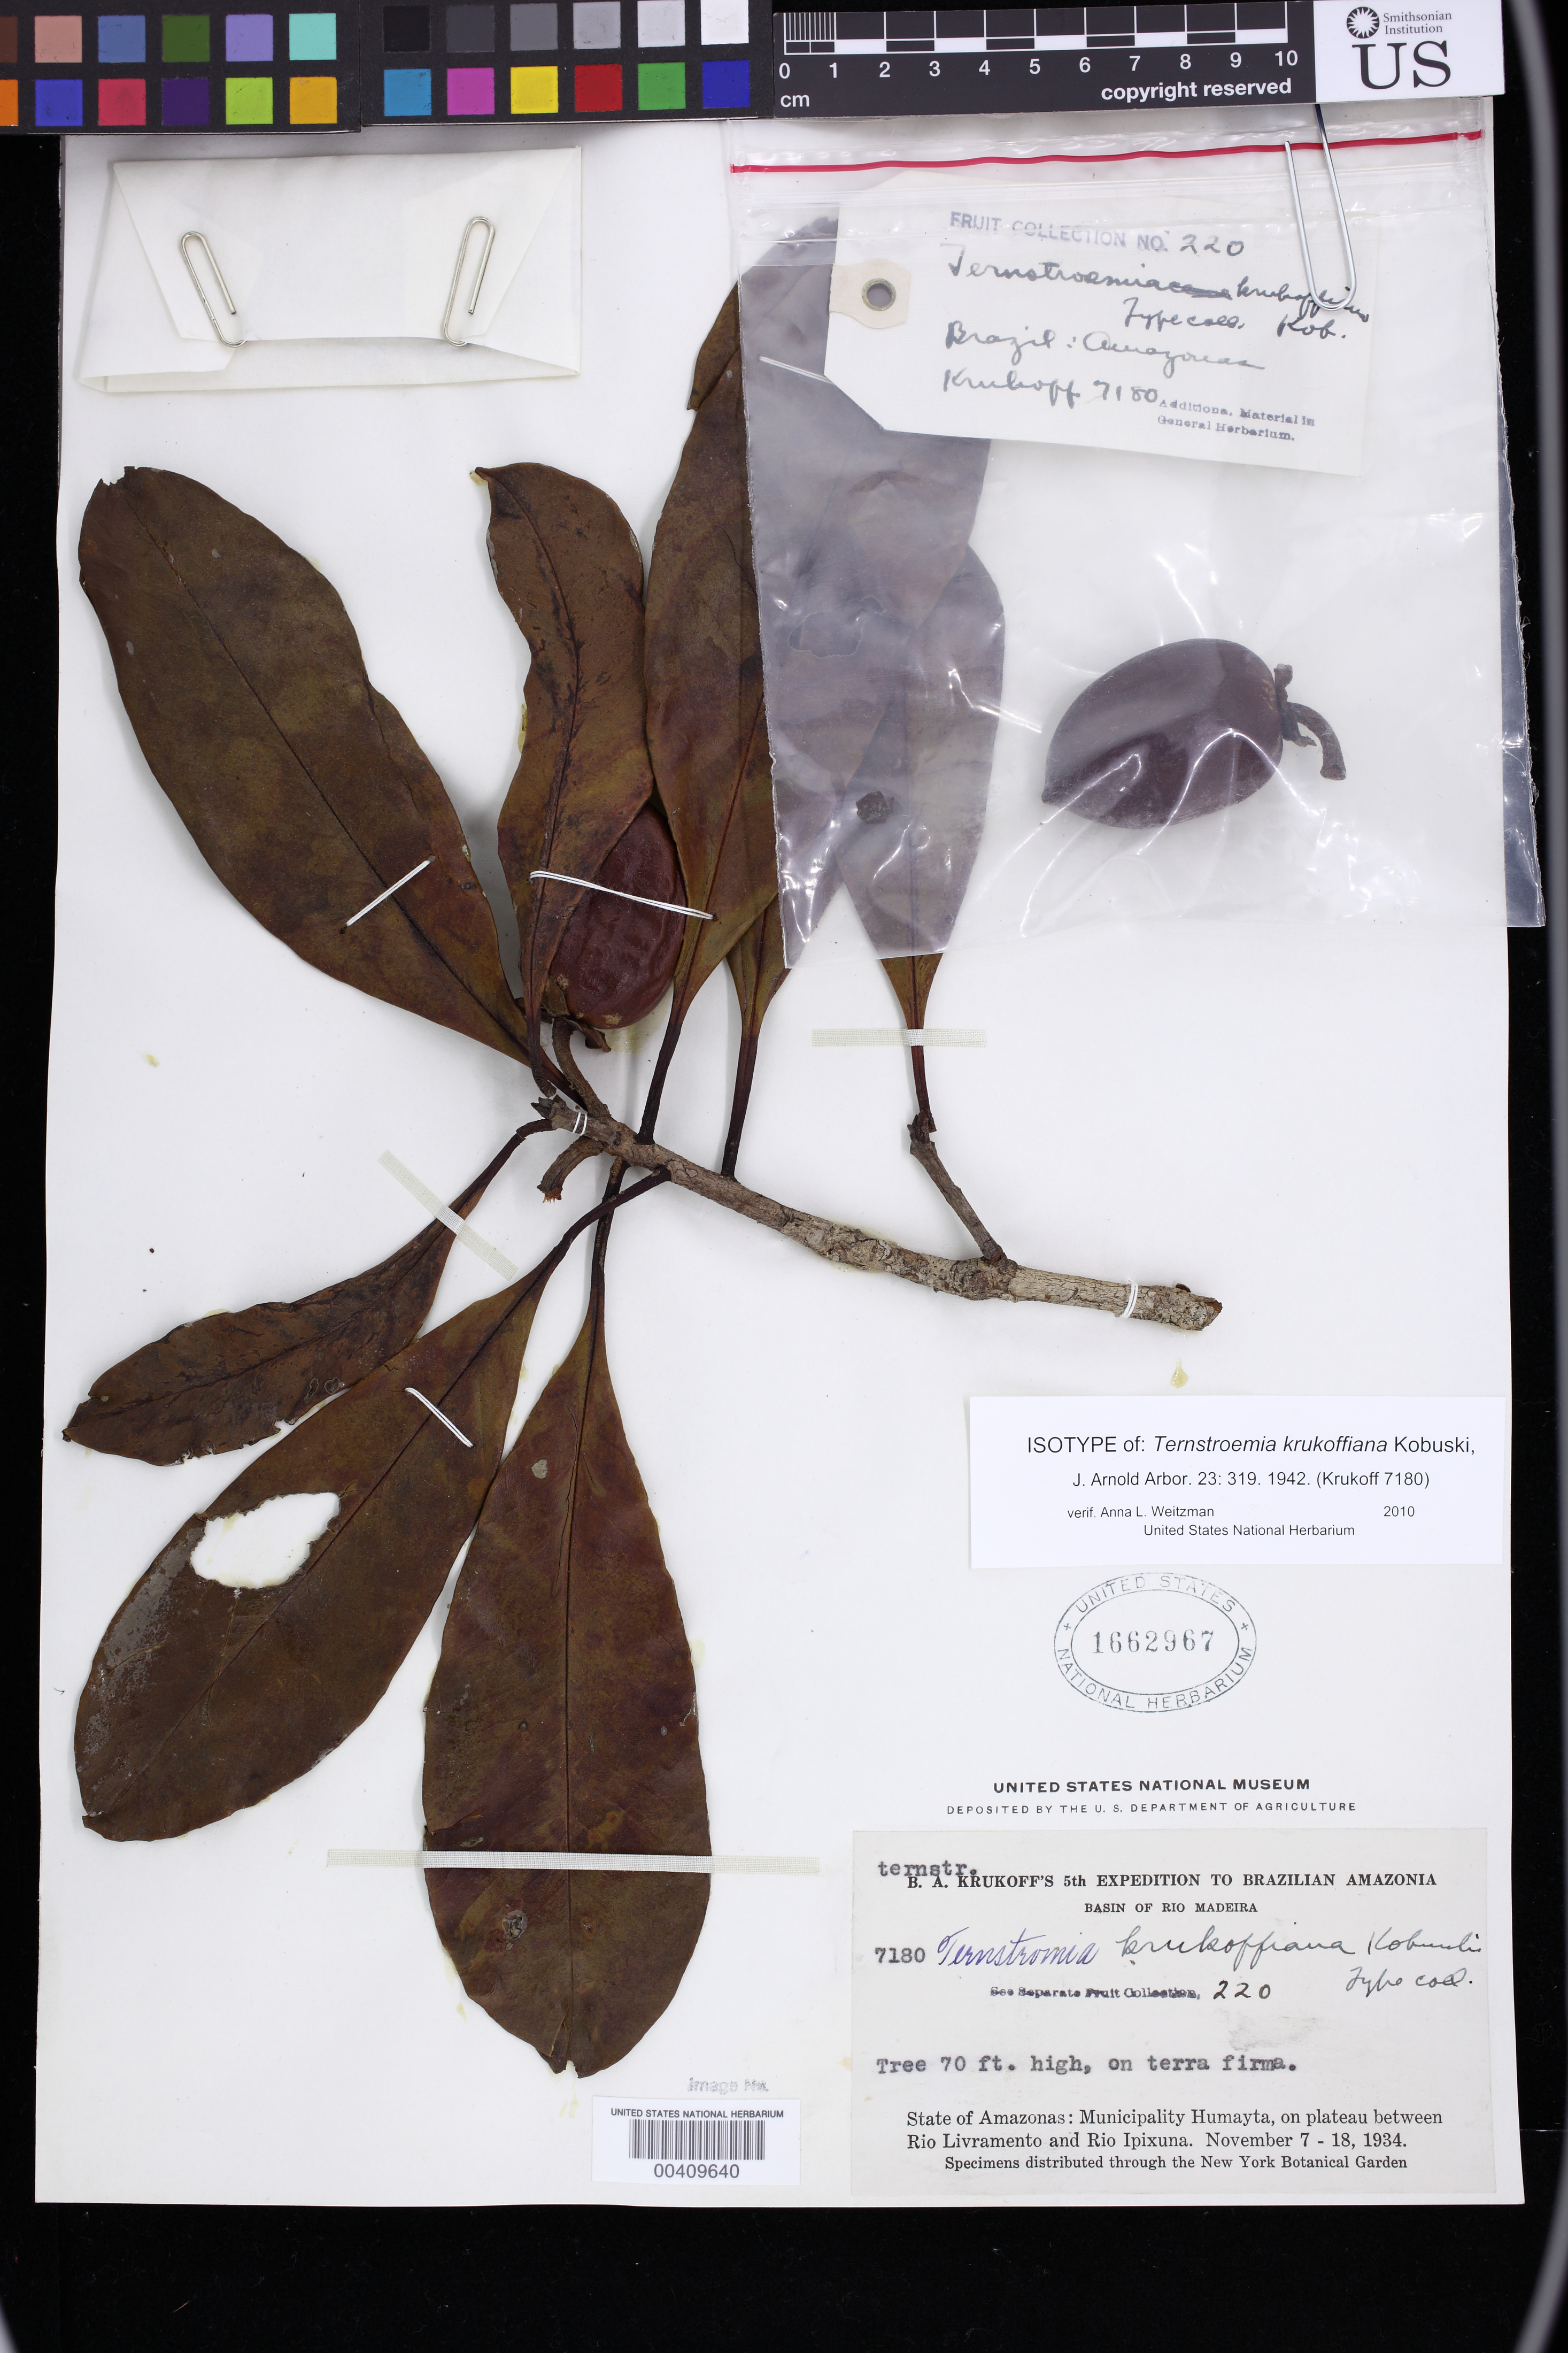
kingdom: Plantae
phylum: Tracheophyta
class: Magnoliopsida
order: Ericales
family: Pentaphylacaceae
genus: Ternstroemia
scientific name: Ternstroemia krukoffiana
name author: Kobuski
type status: Isotype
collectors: B. A. Krukoff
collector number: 7180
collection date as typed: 07 Nov 1934 to 18 Nov 1934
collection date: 1934-11-07/1934-11-18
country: Brazil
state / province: Amazonas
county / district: Humaitá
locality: Rio Livamento andrio Ipixuna.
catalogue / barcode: US 1662967